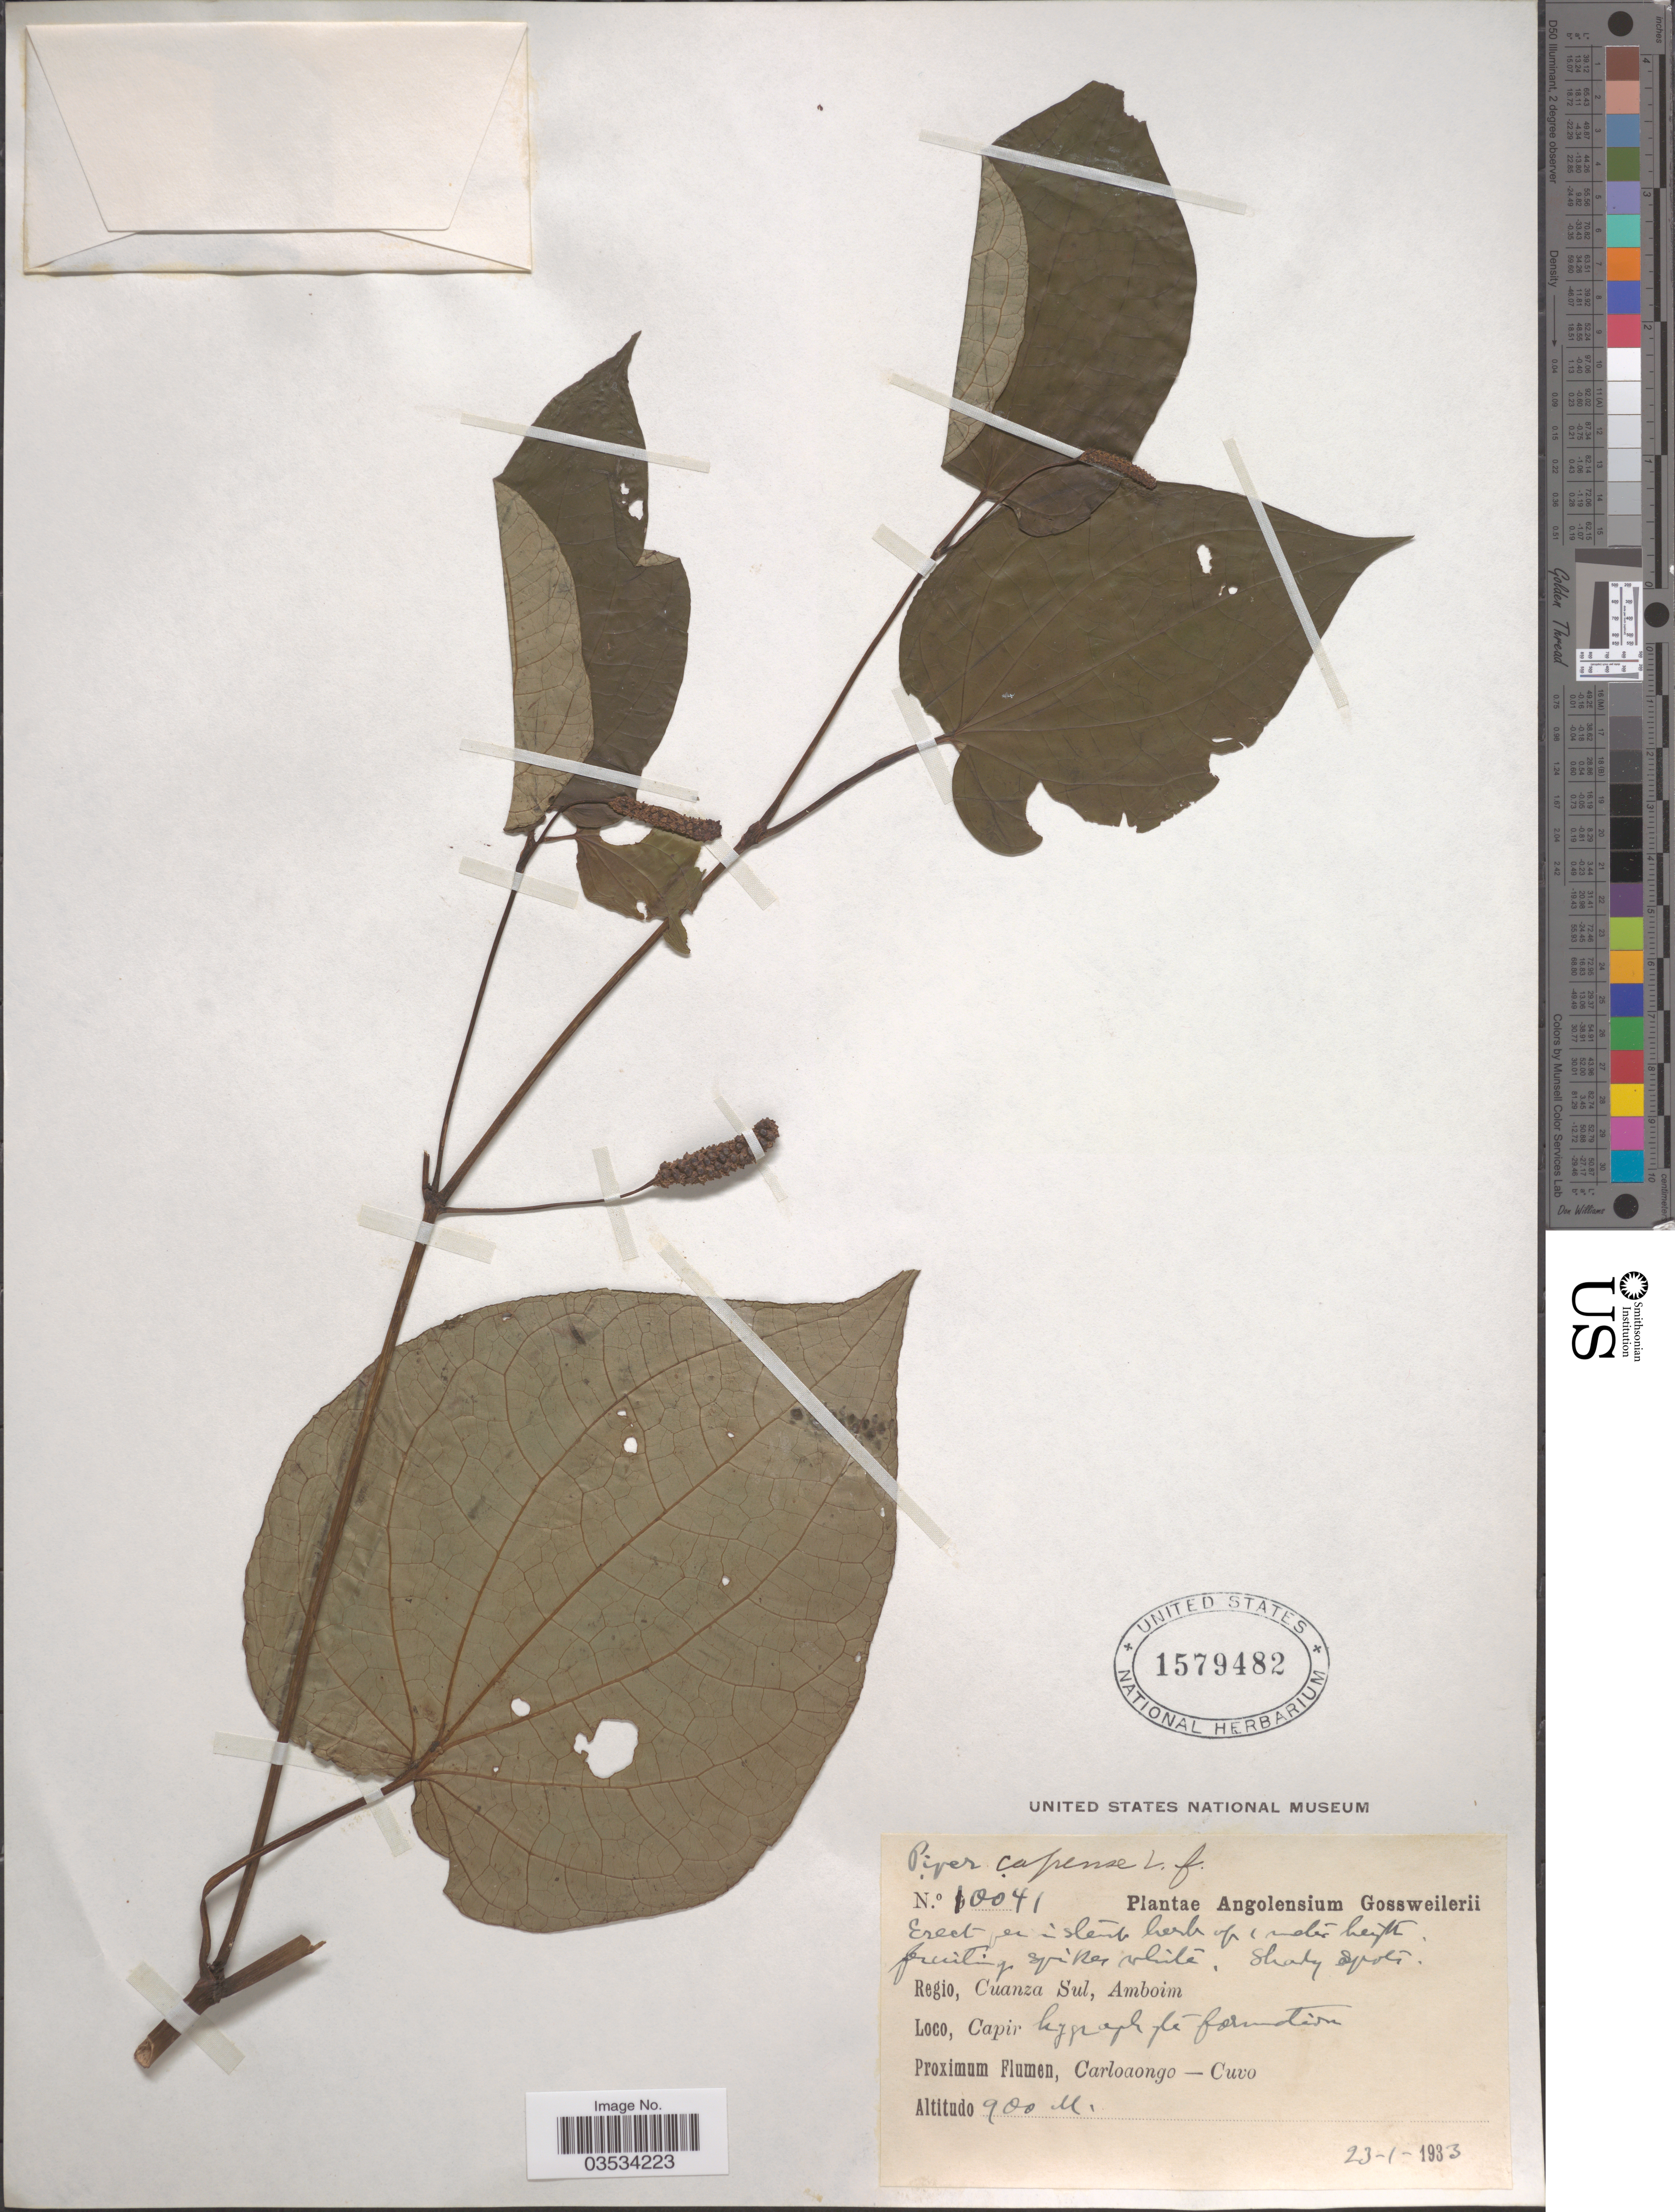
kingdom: Plantae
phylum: Tracheophyta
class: Magnoliopsida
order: Piperales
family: Piperaceae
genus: Piper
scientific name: Piper capense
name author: L. f.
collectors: -. Gossweiler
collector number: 10041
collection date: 1933-01-23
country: Angola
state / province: Cuanza Sul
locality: Regio, Cuanza Sul, Amboim. Capir [illegible text]. Proximum Flumen, Carloaongo - Cuvo.[unsure placement]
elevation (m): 900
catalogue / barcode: US 1579482